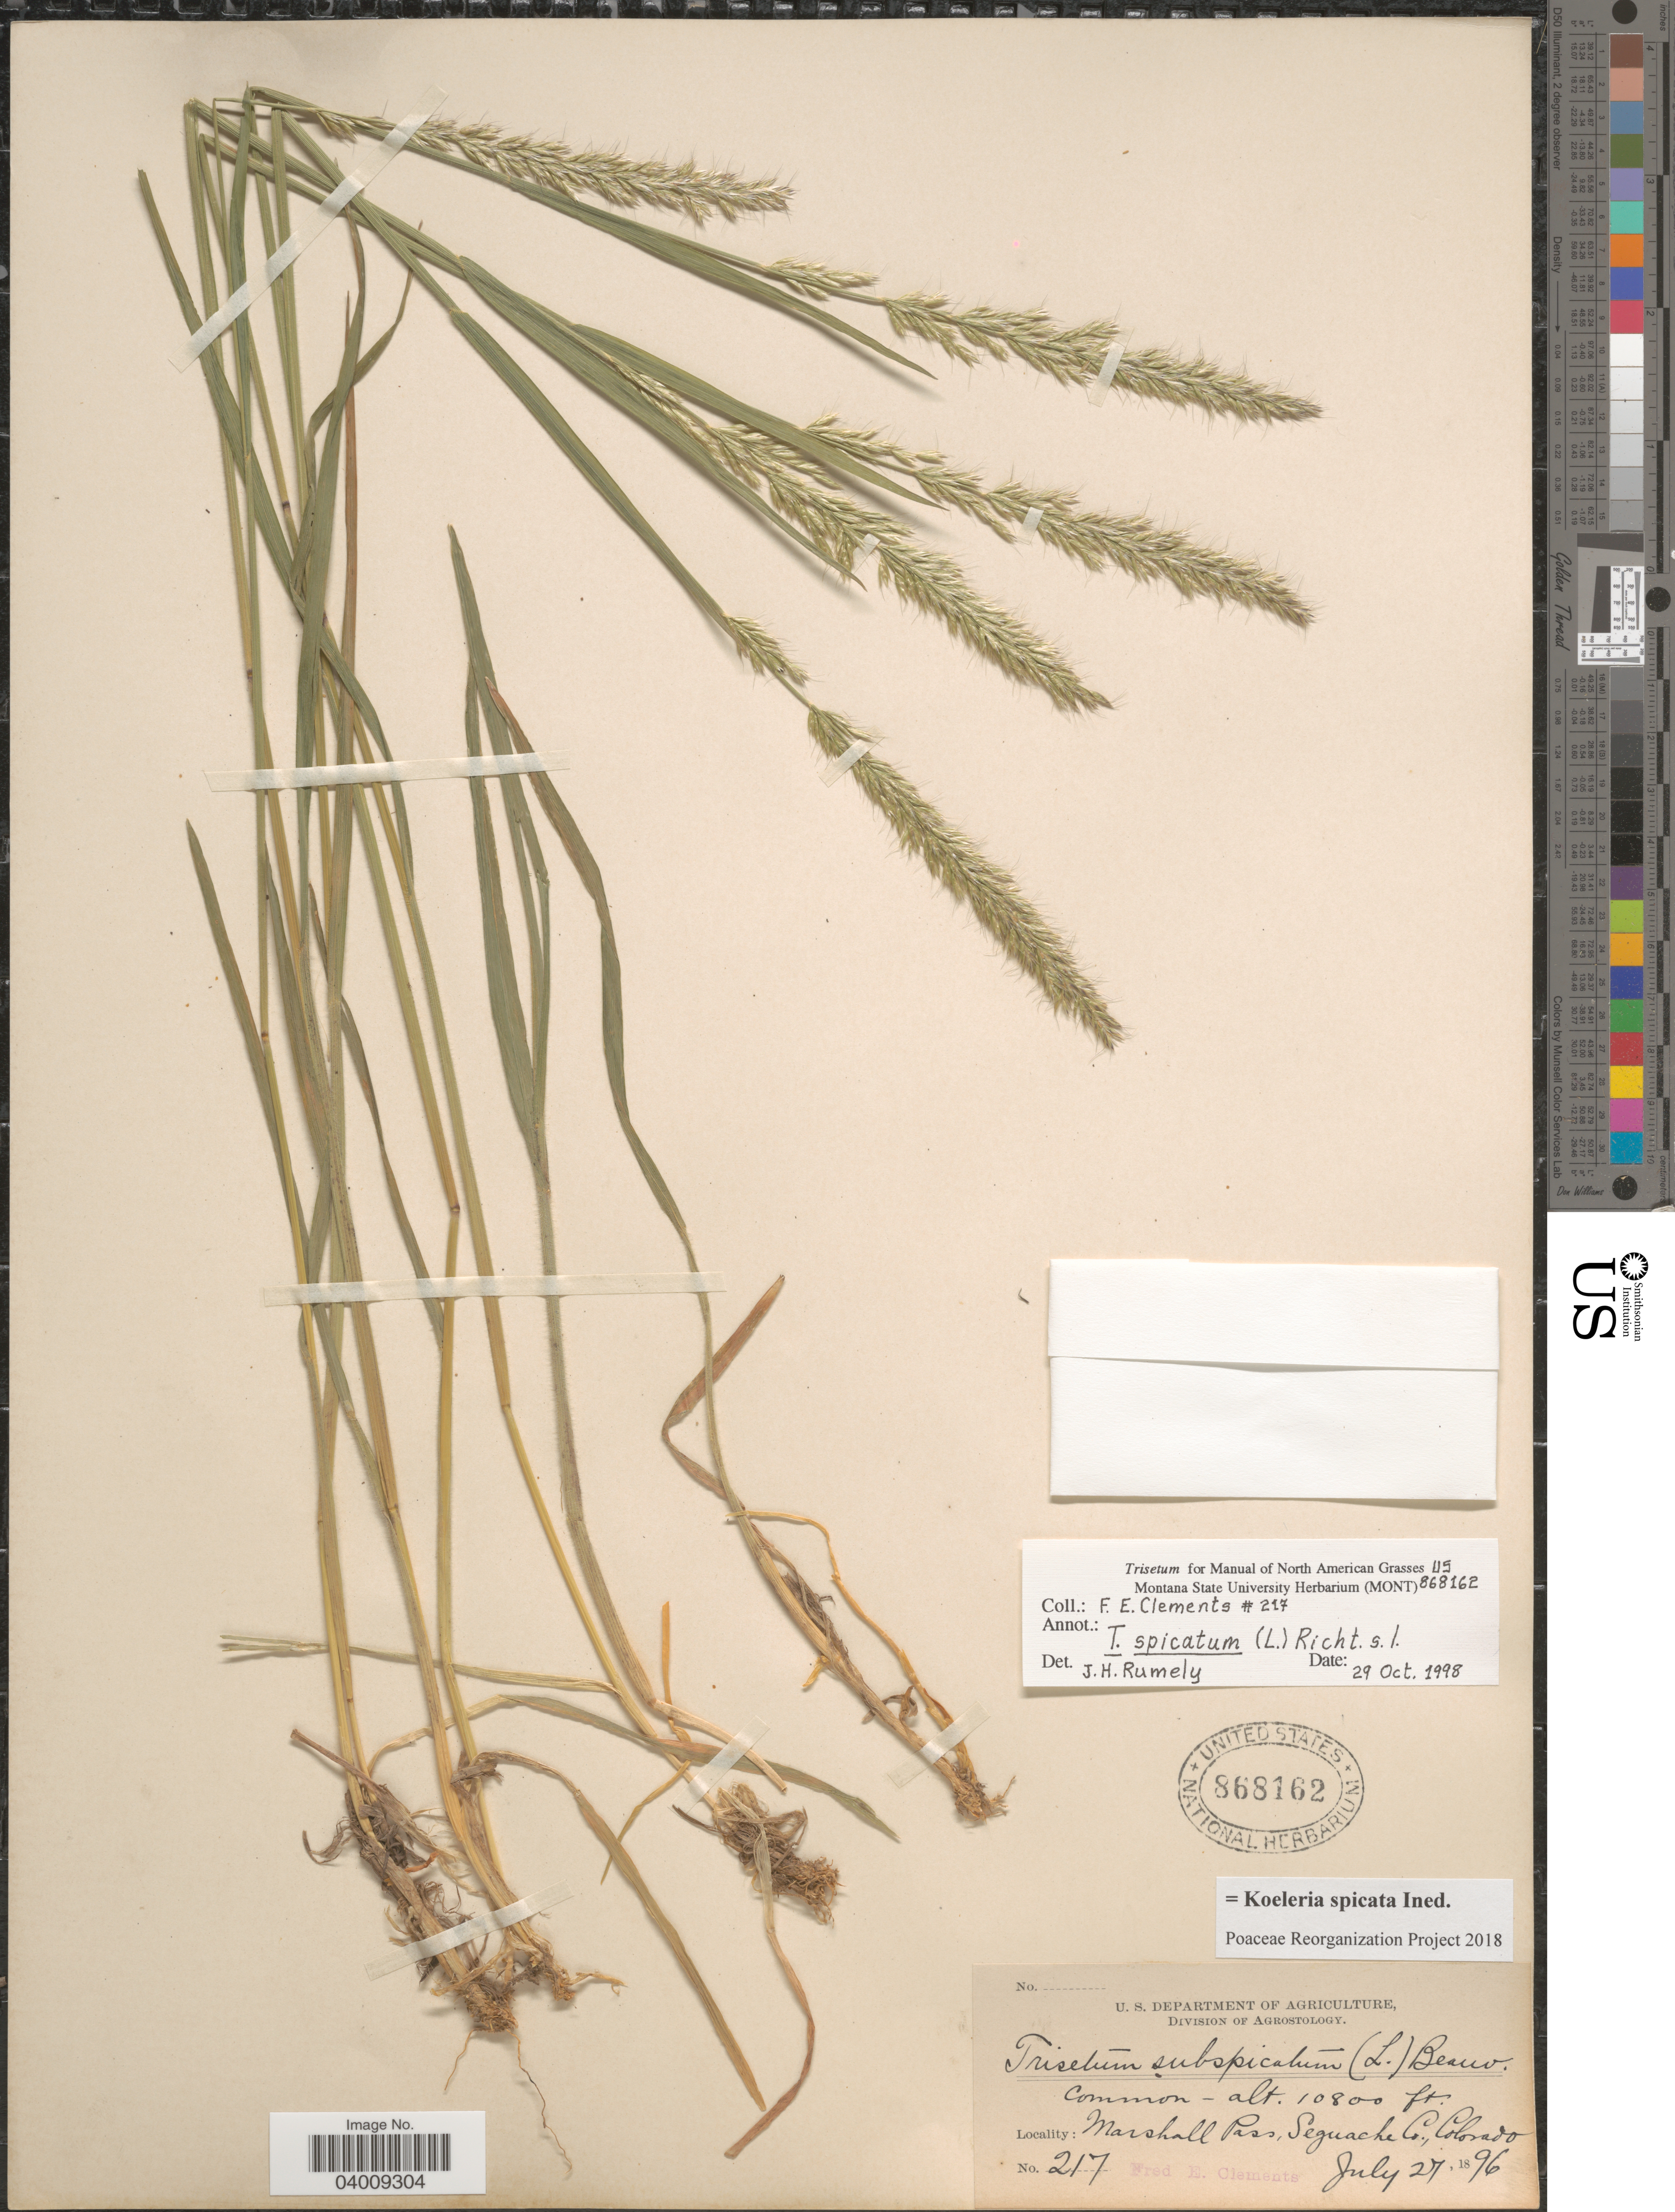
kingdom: Plantae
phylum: Tracheophyta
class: Liliopsida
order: Poales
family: Poaceae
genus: Koeleria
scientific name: Koeleria spicata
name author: (L.) Barberá et al.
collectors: F. E. Clements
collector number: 217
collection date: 1896-07-27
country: United States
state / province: Colorado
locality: Marshall Pass, Seguache Co.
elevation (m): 3292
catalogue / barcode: US 868162